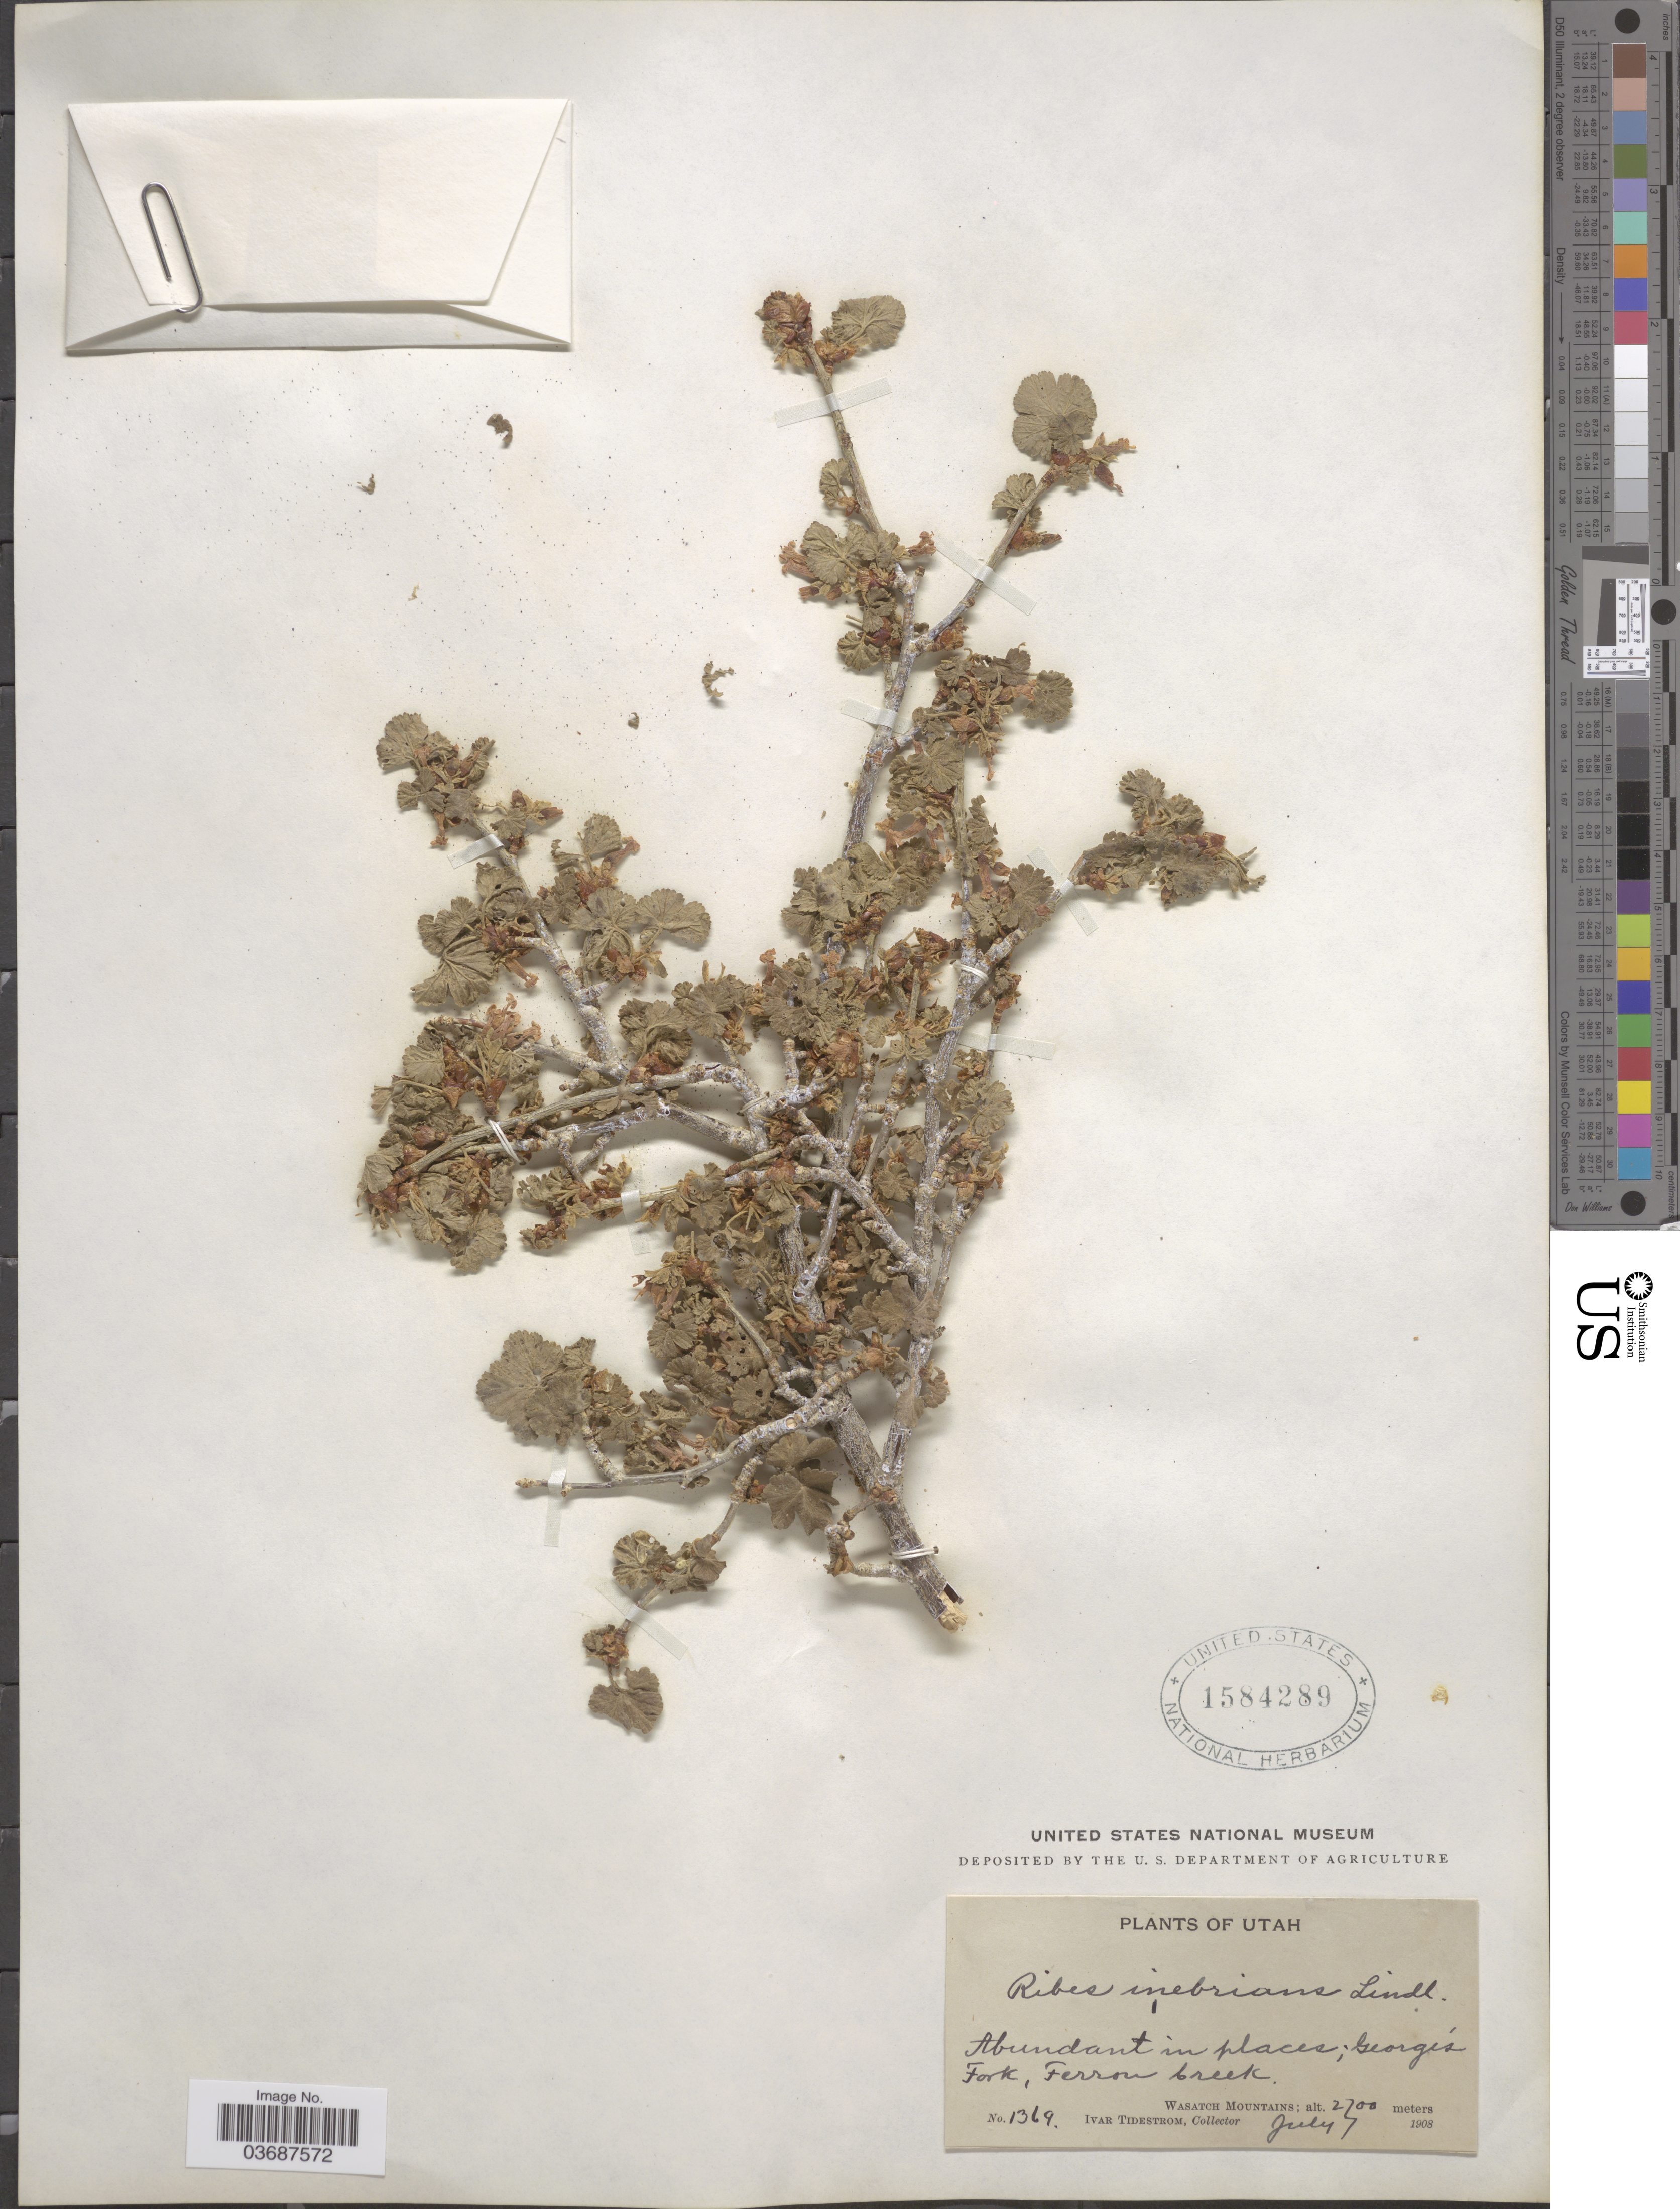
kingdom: Plantae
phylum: Tracheophyta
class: Magnoliopsida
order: Saxifragales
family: Grossulariaceae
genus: Ribes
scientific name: Ribes inebrians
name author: Lindl.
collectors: I. F. Tidestrom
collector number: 1369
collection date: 1908-07-07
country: United States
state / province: Utah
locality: George's Fork, Ferron Creek. Wasatch Mountains.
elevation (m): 2700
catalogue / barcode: US 1584289